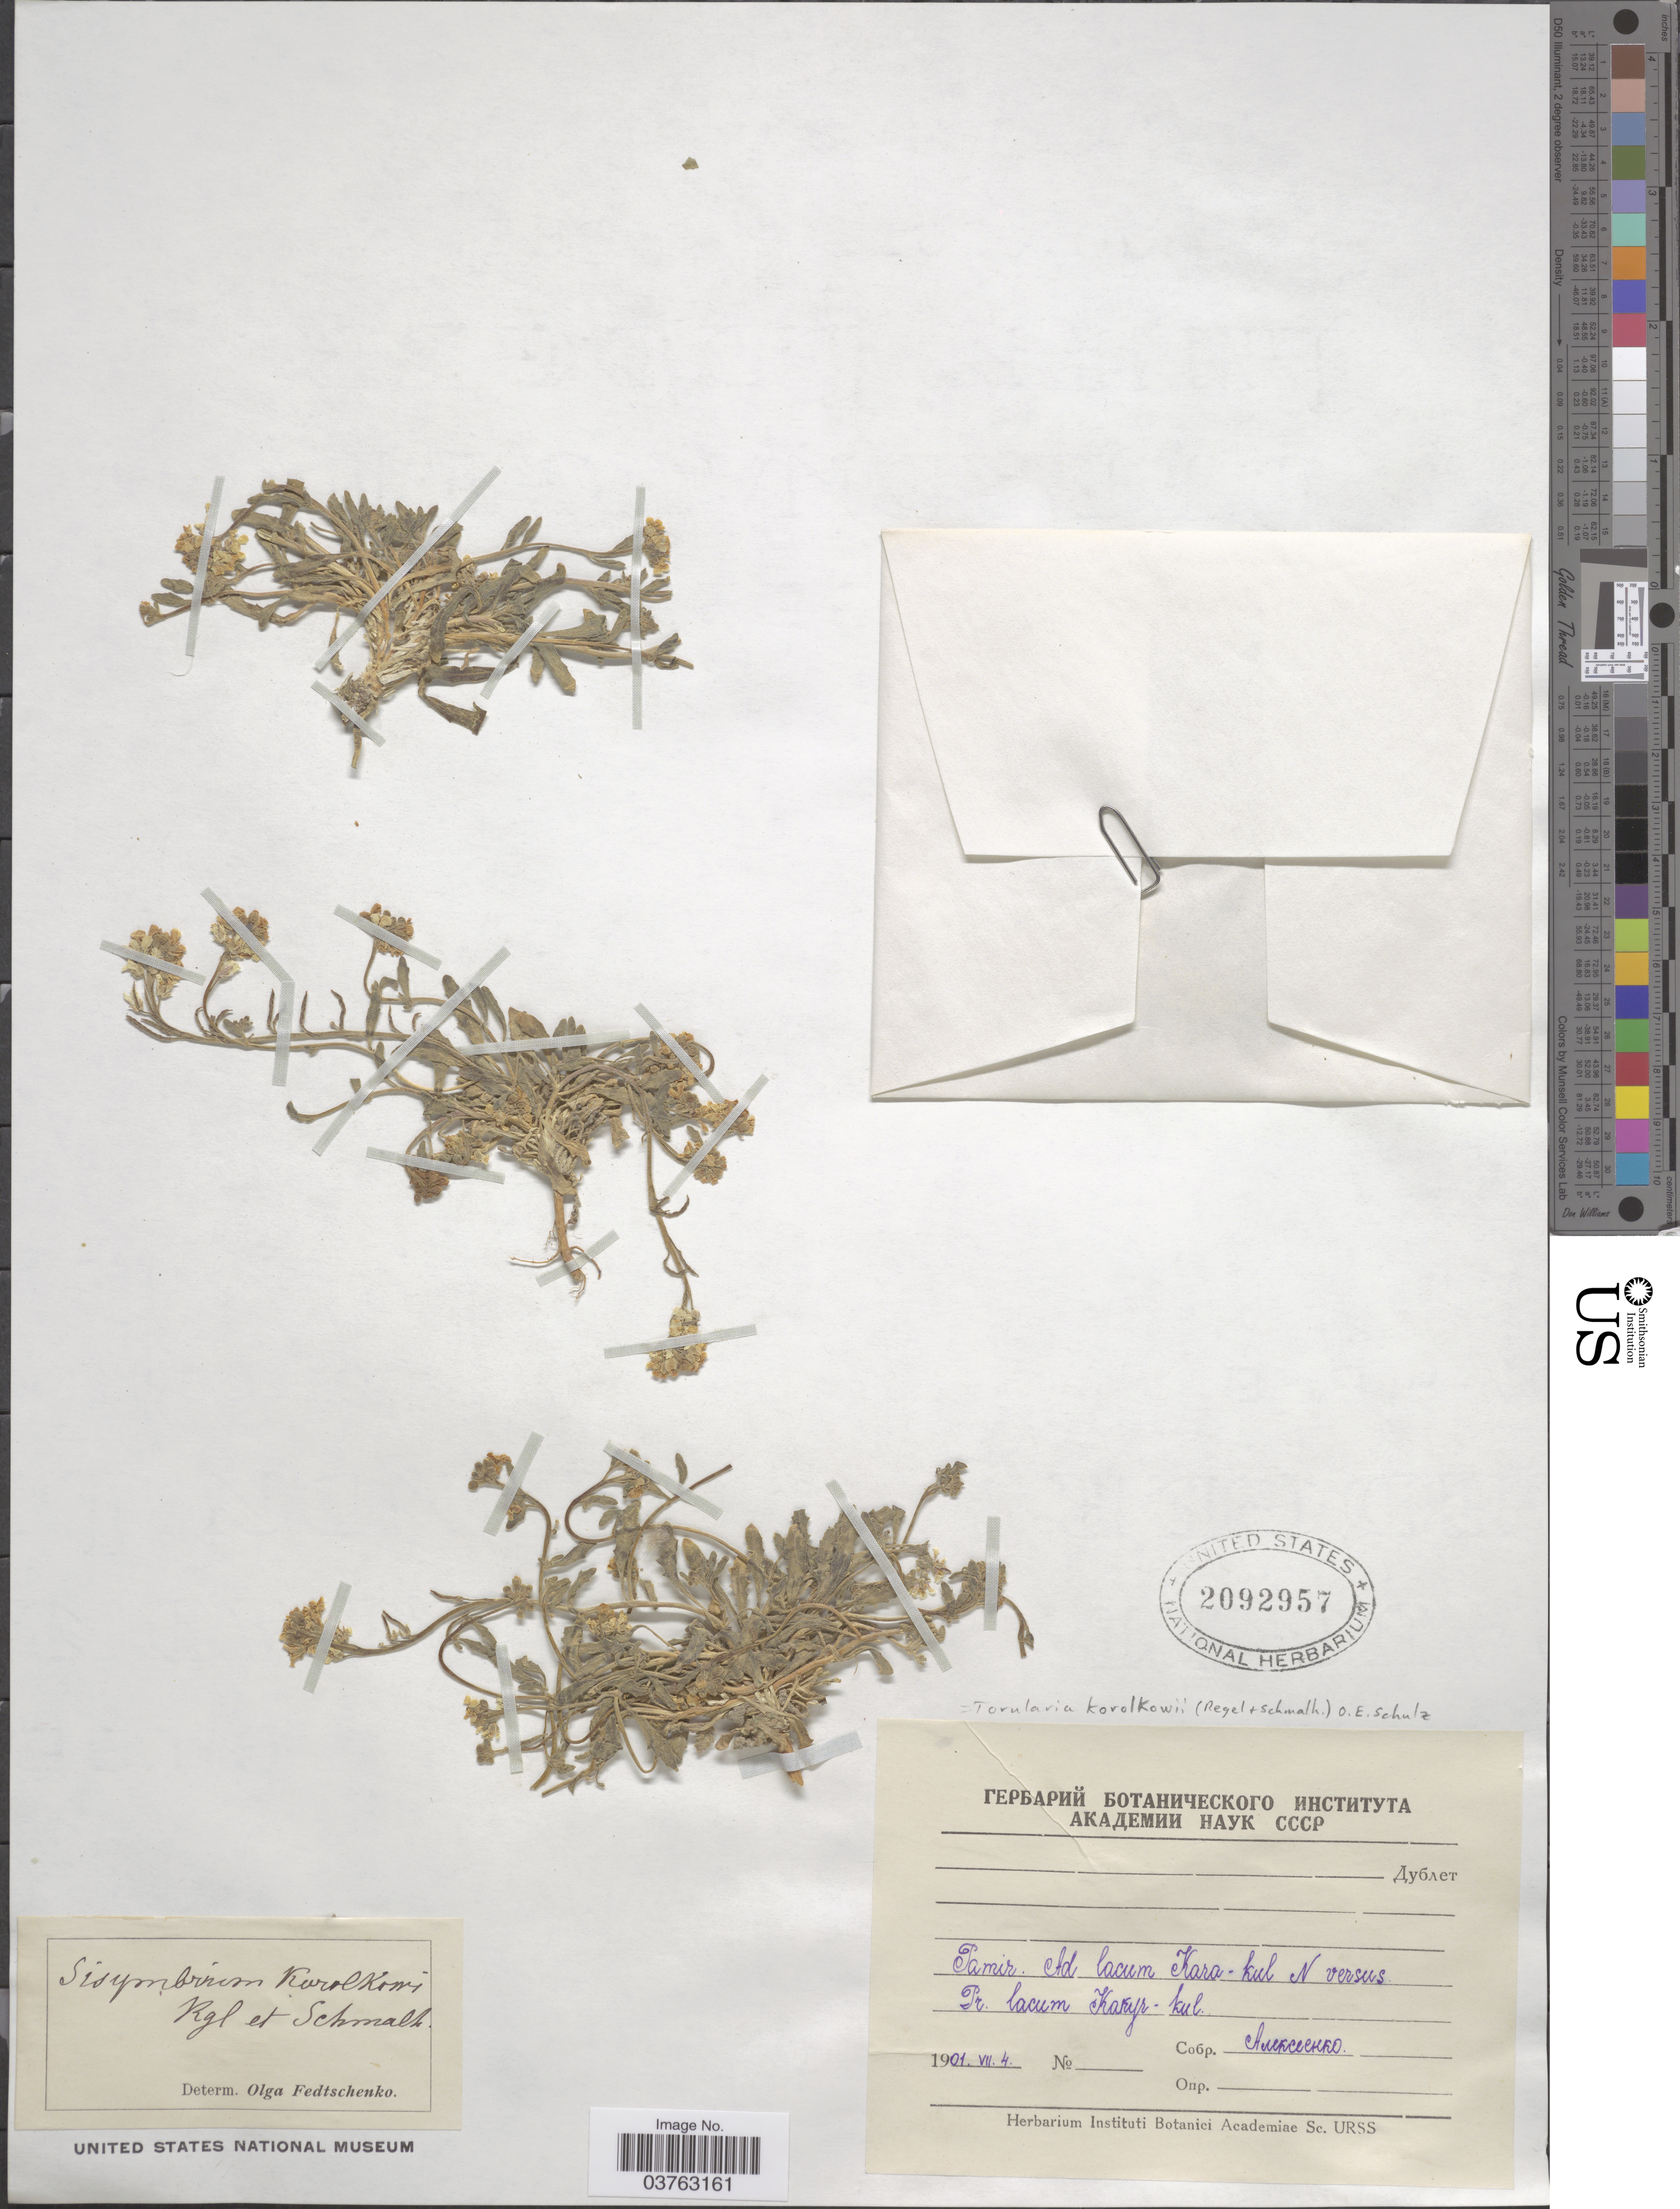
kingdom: Plantae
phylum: Tracheophyta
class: Magnoliopsida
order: Brassicales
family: Brassicaceae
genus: Neotorularia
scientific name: Neotorularia korolkowii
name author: (Regel & Schmalh.) Hedge & J. Léonard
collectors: Alekseenko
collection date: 1901-07-04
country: Kyrgyzstan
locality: Tamir. Ad lacum Kara-kul N versus Pr. lacum Karyr-kul.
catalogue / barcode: US 2092957